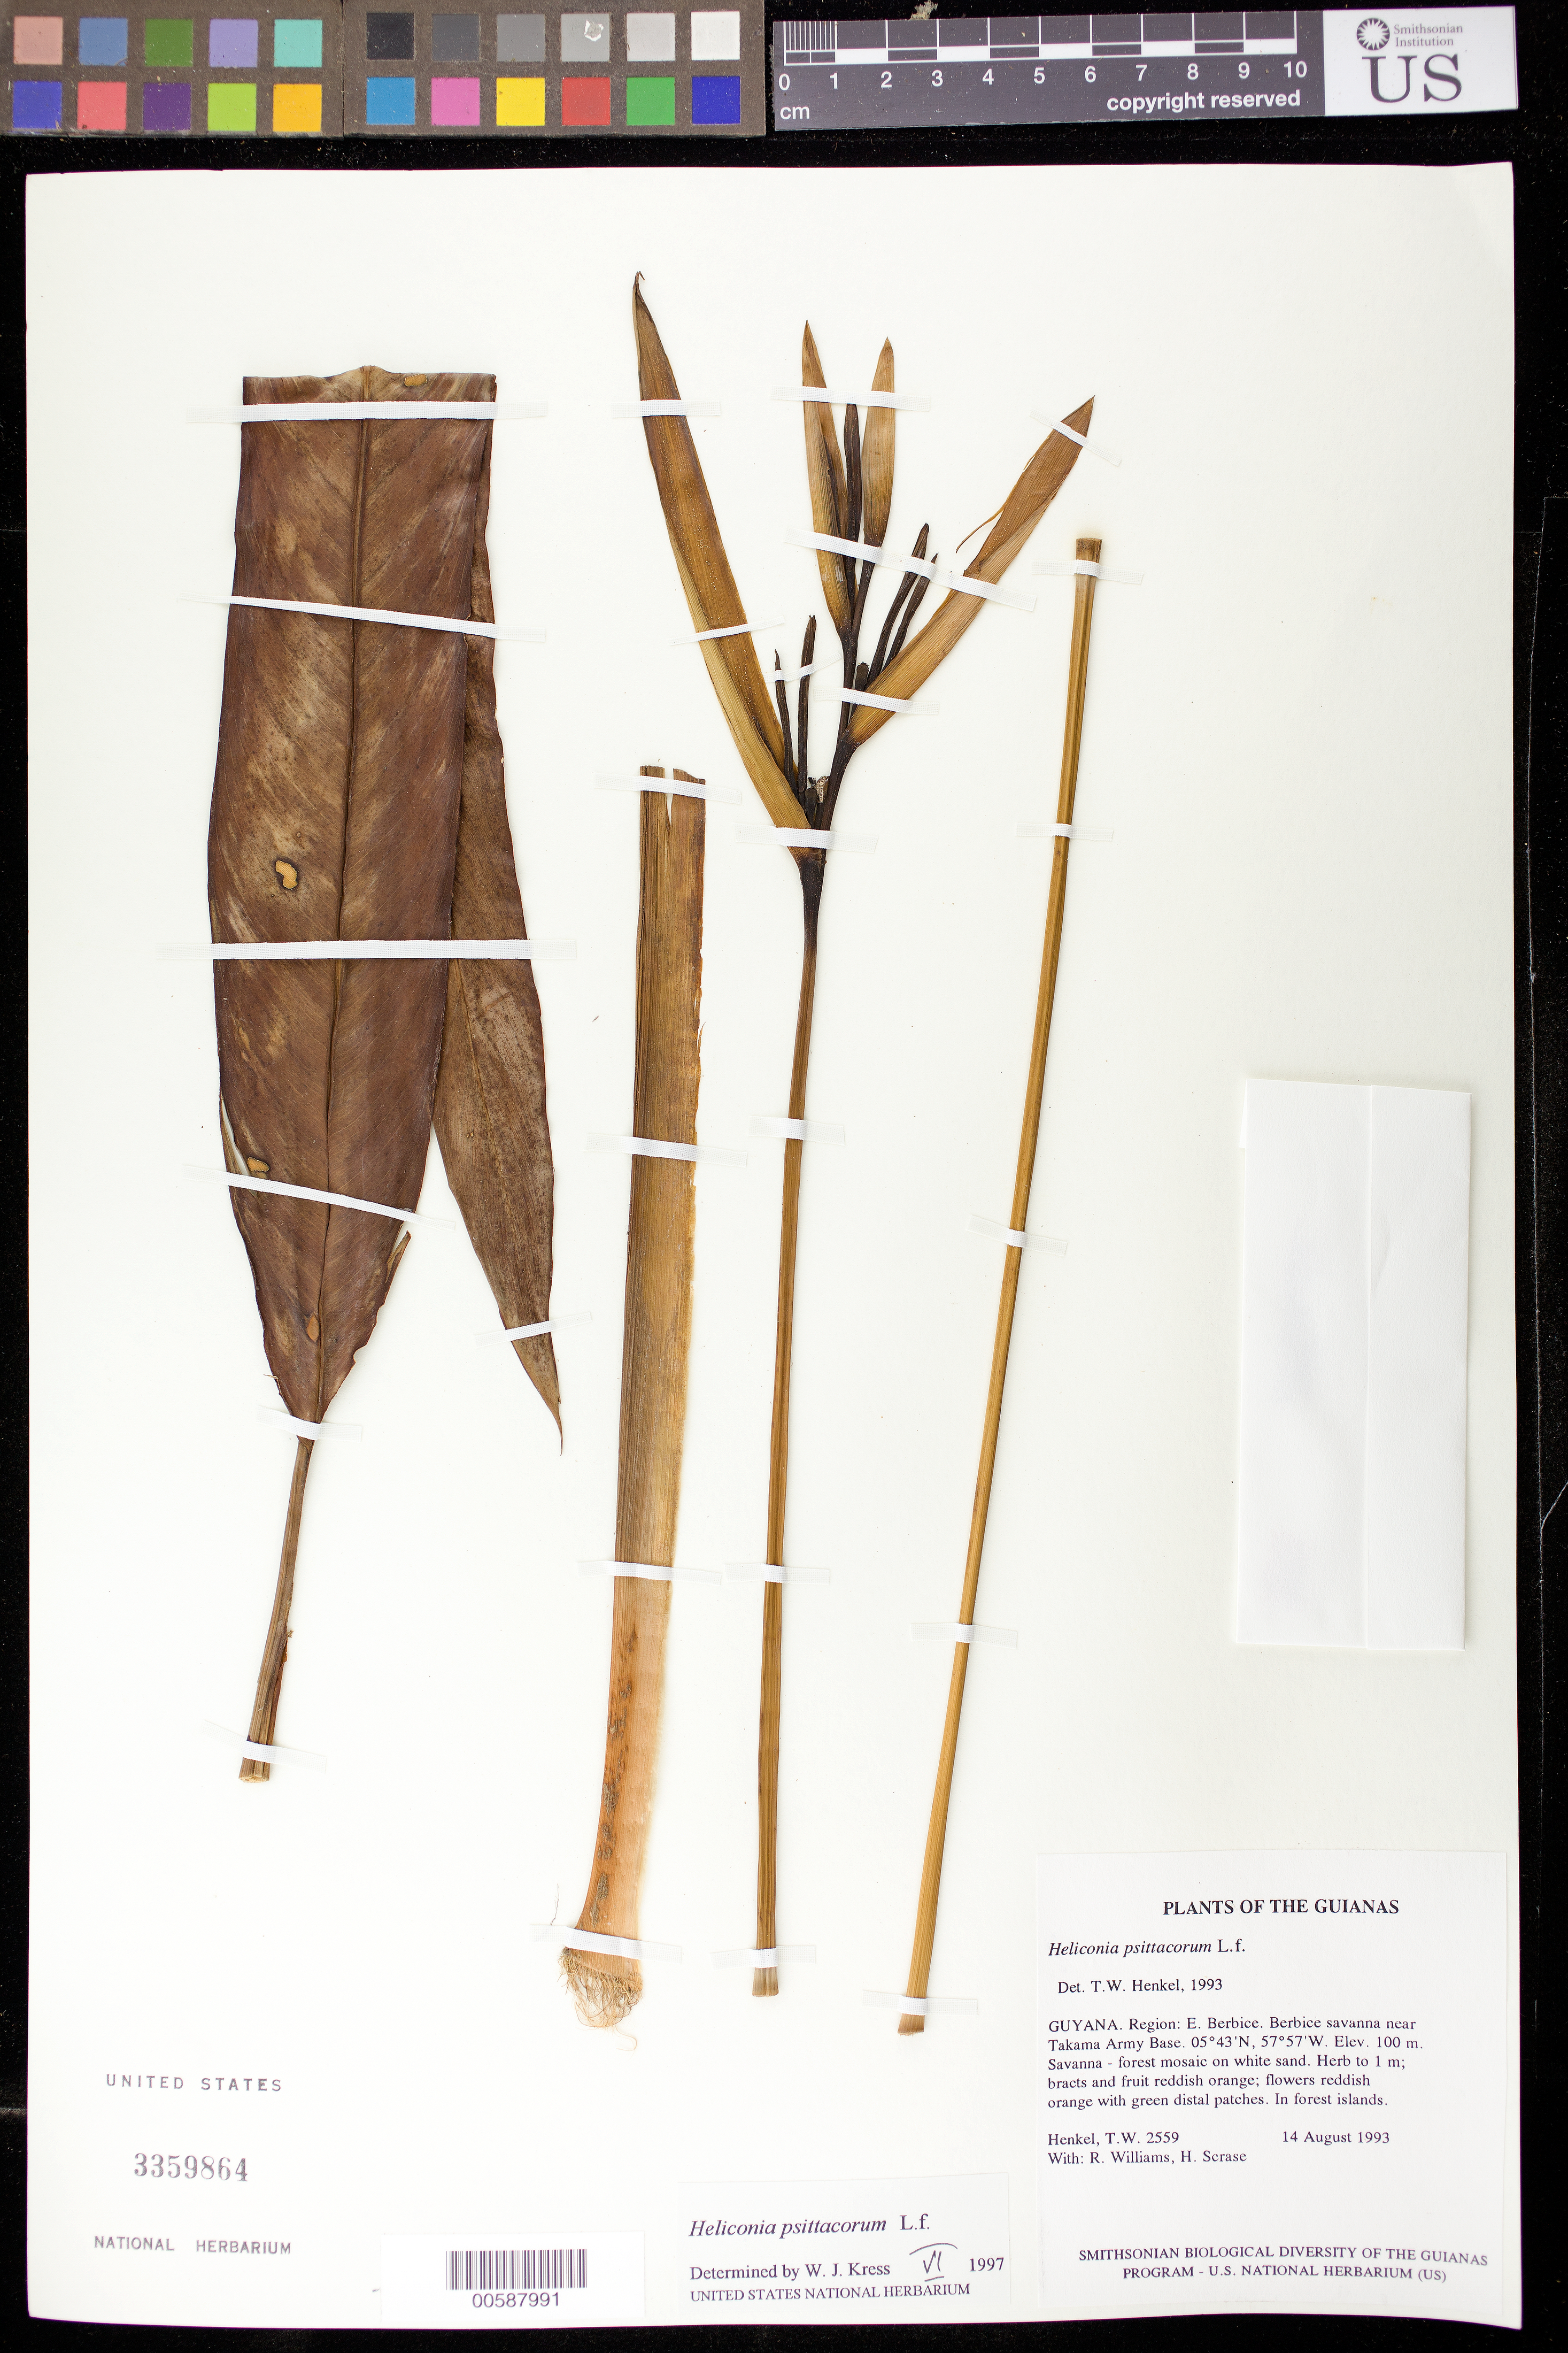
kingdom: Plantae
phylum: Tracheophyta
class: Liliopsida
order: Zingiberales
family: Heliconiaceae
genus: Heliconia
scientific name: Heliconia psittacorum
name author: L. f.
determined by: Kress, W. J., (US), Smithsonian Institution - National Museum of Natural History (UNITED STATES)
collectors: T. Henkel, R. Williams & H. Scrase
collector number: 2559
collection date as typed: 14 August 1993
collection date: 1993-08-14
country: Guyana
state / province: U. Demerara-Berbice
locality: Berbice savanna near Takama Army Base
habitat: Savanna - forest mosaic on white sand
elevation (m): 100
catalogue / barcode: US 3359864